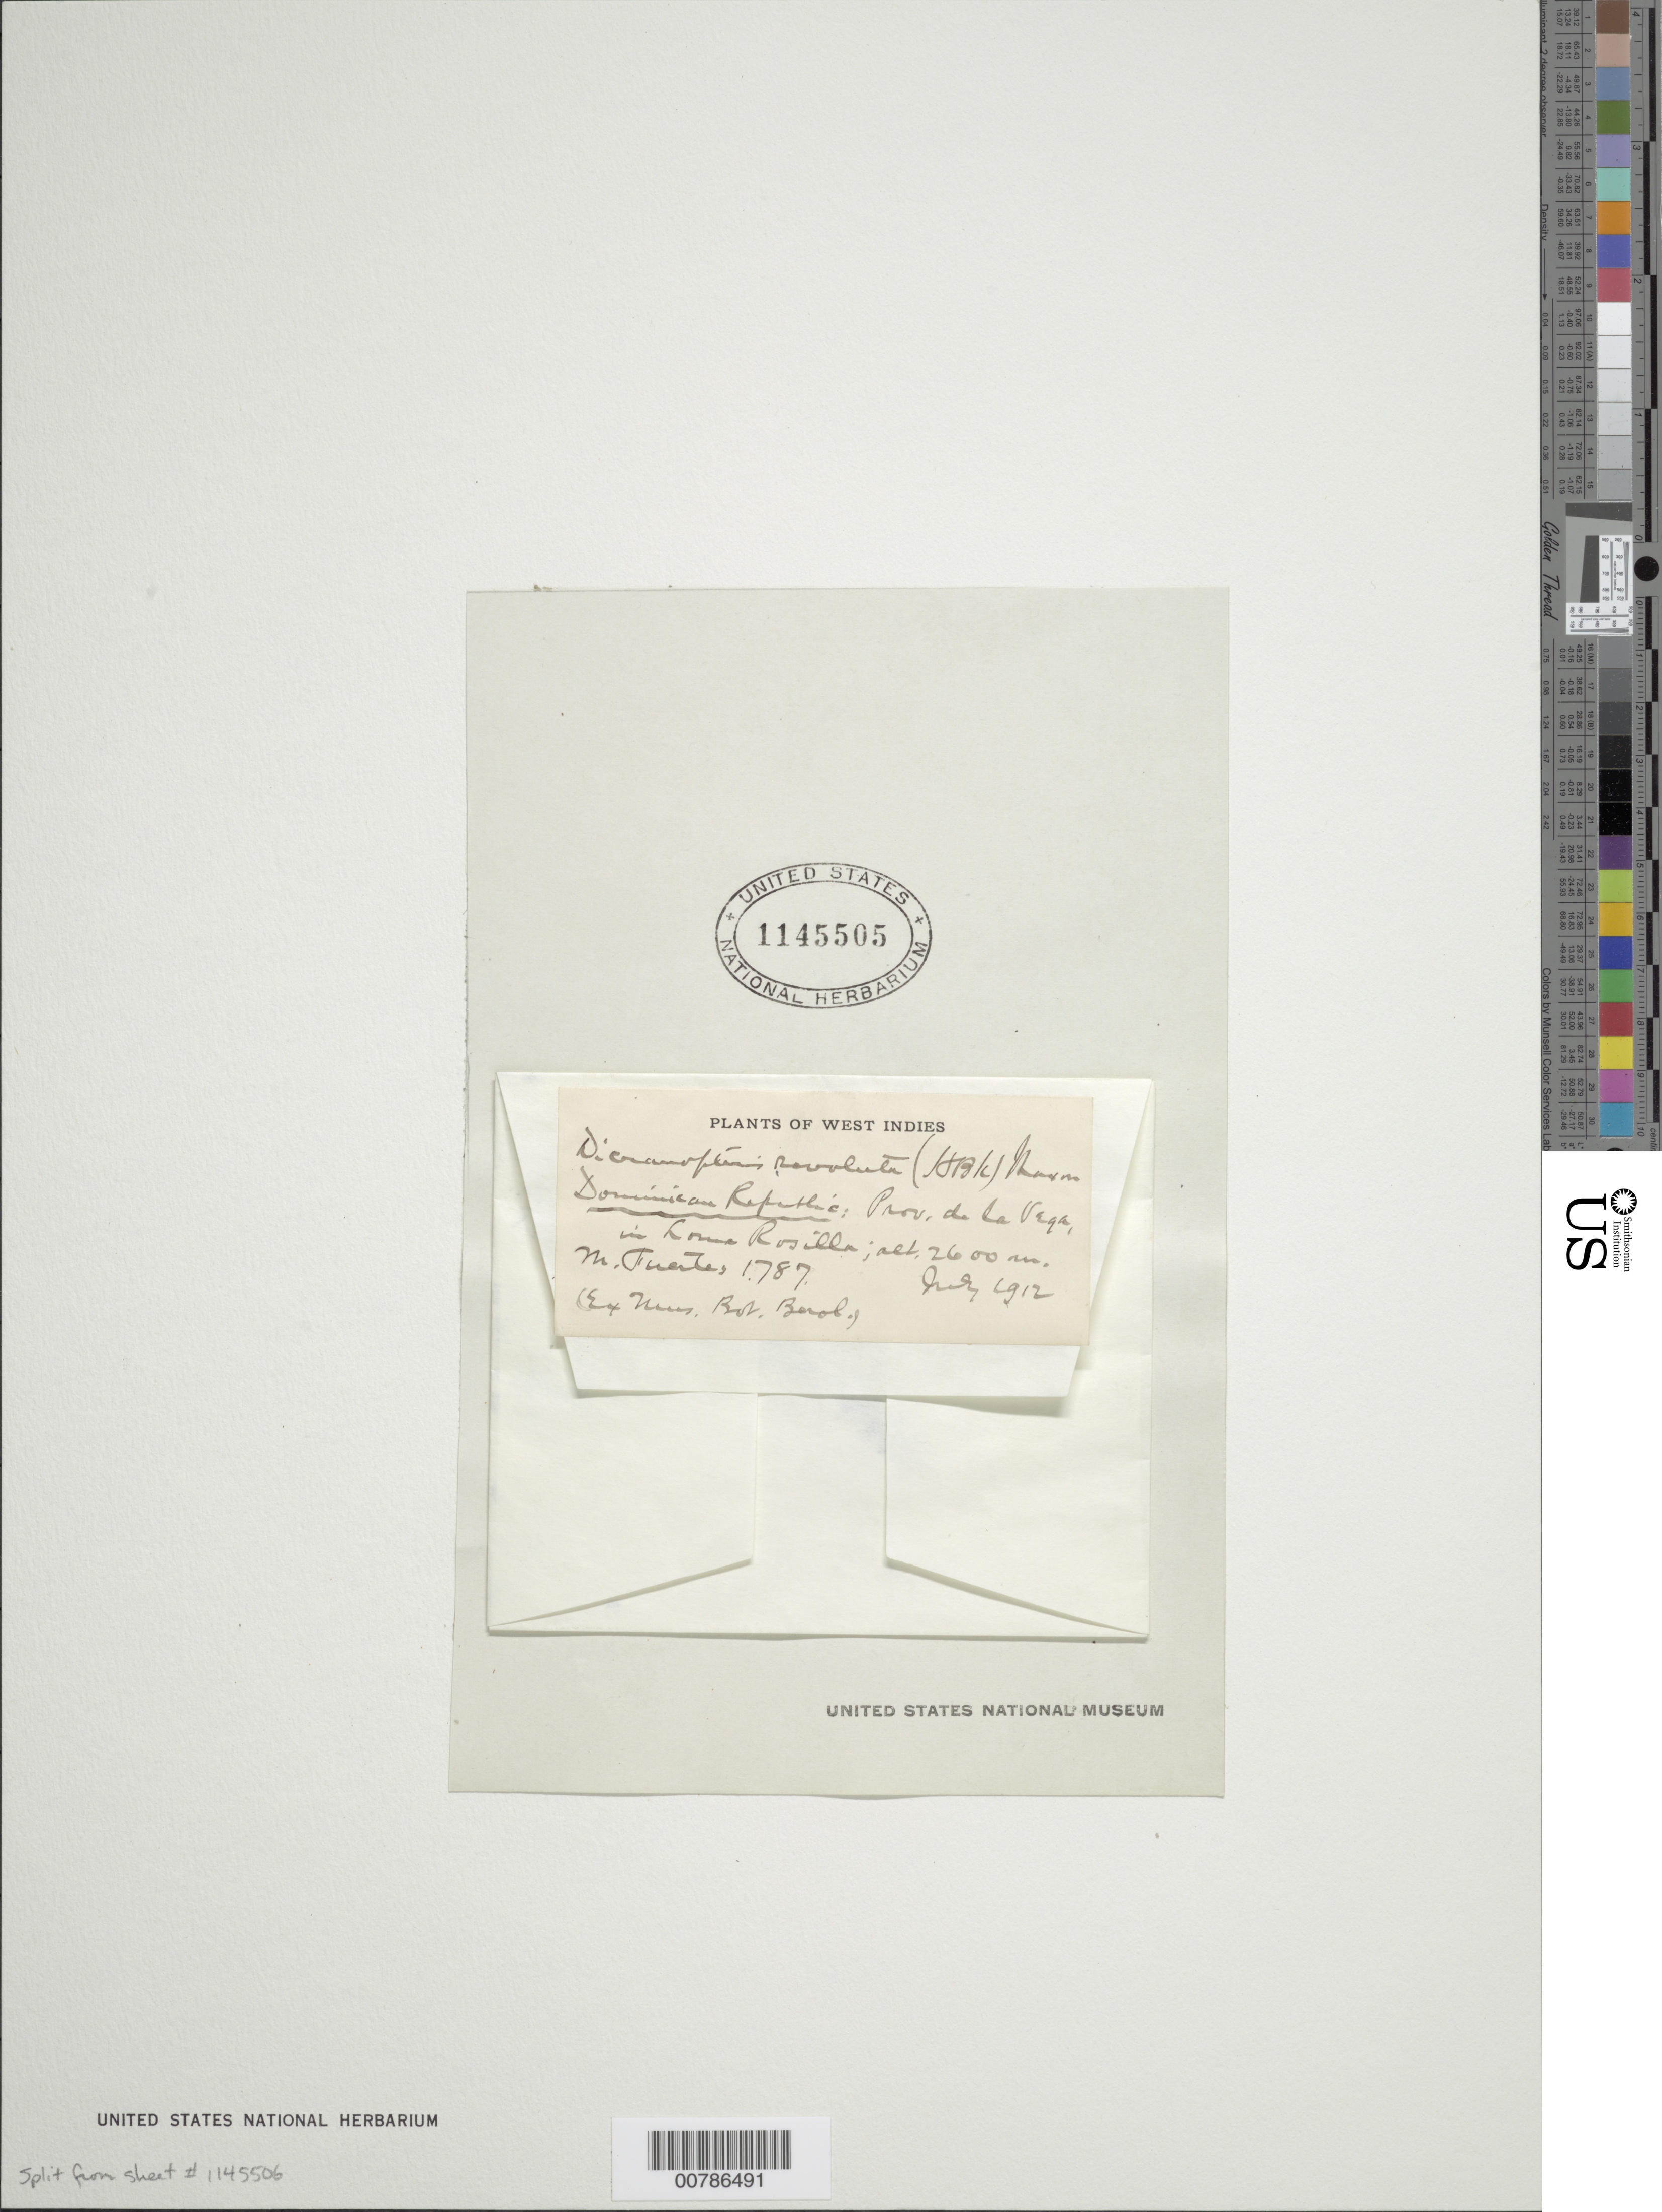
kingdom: Plantae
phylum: Tracheophyta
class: Polypodiopsida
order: Gleicheniales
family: Gleicheniaceae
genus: Sticherus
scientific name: Sticherus revolutus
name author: (Kunth) Ching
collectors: M. D. Fuertes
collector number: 1787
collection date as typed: Jul 1912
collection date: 1912-07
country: Dominican Republic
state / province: La Vega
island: Hispaniola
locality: Loma Rosilla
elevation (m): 2600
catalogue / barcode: US 1145505